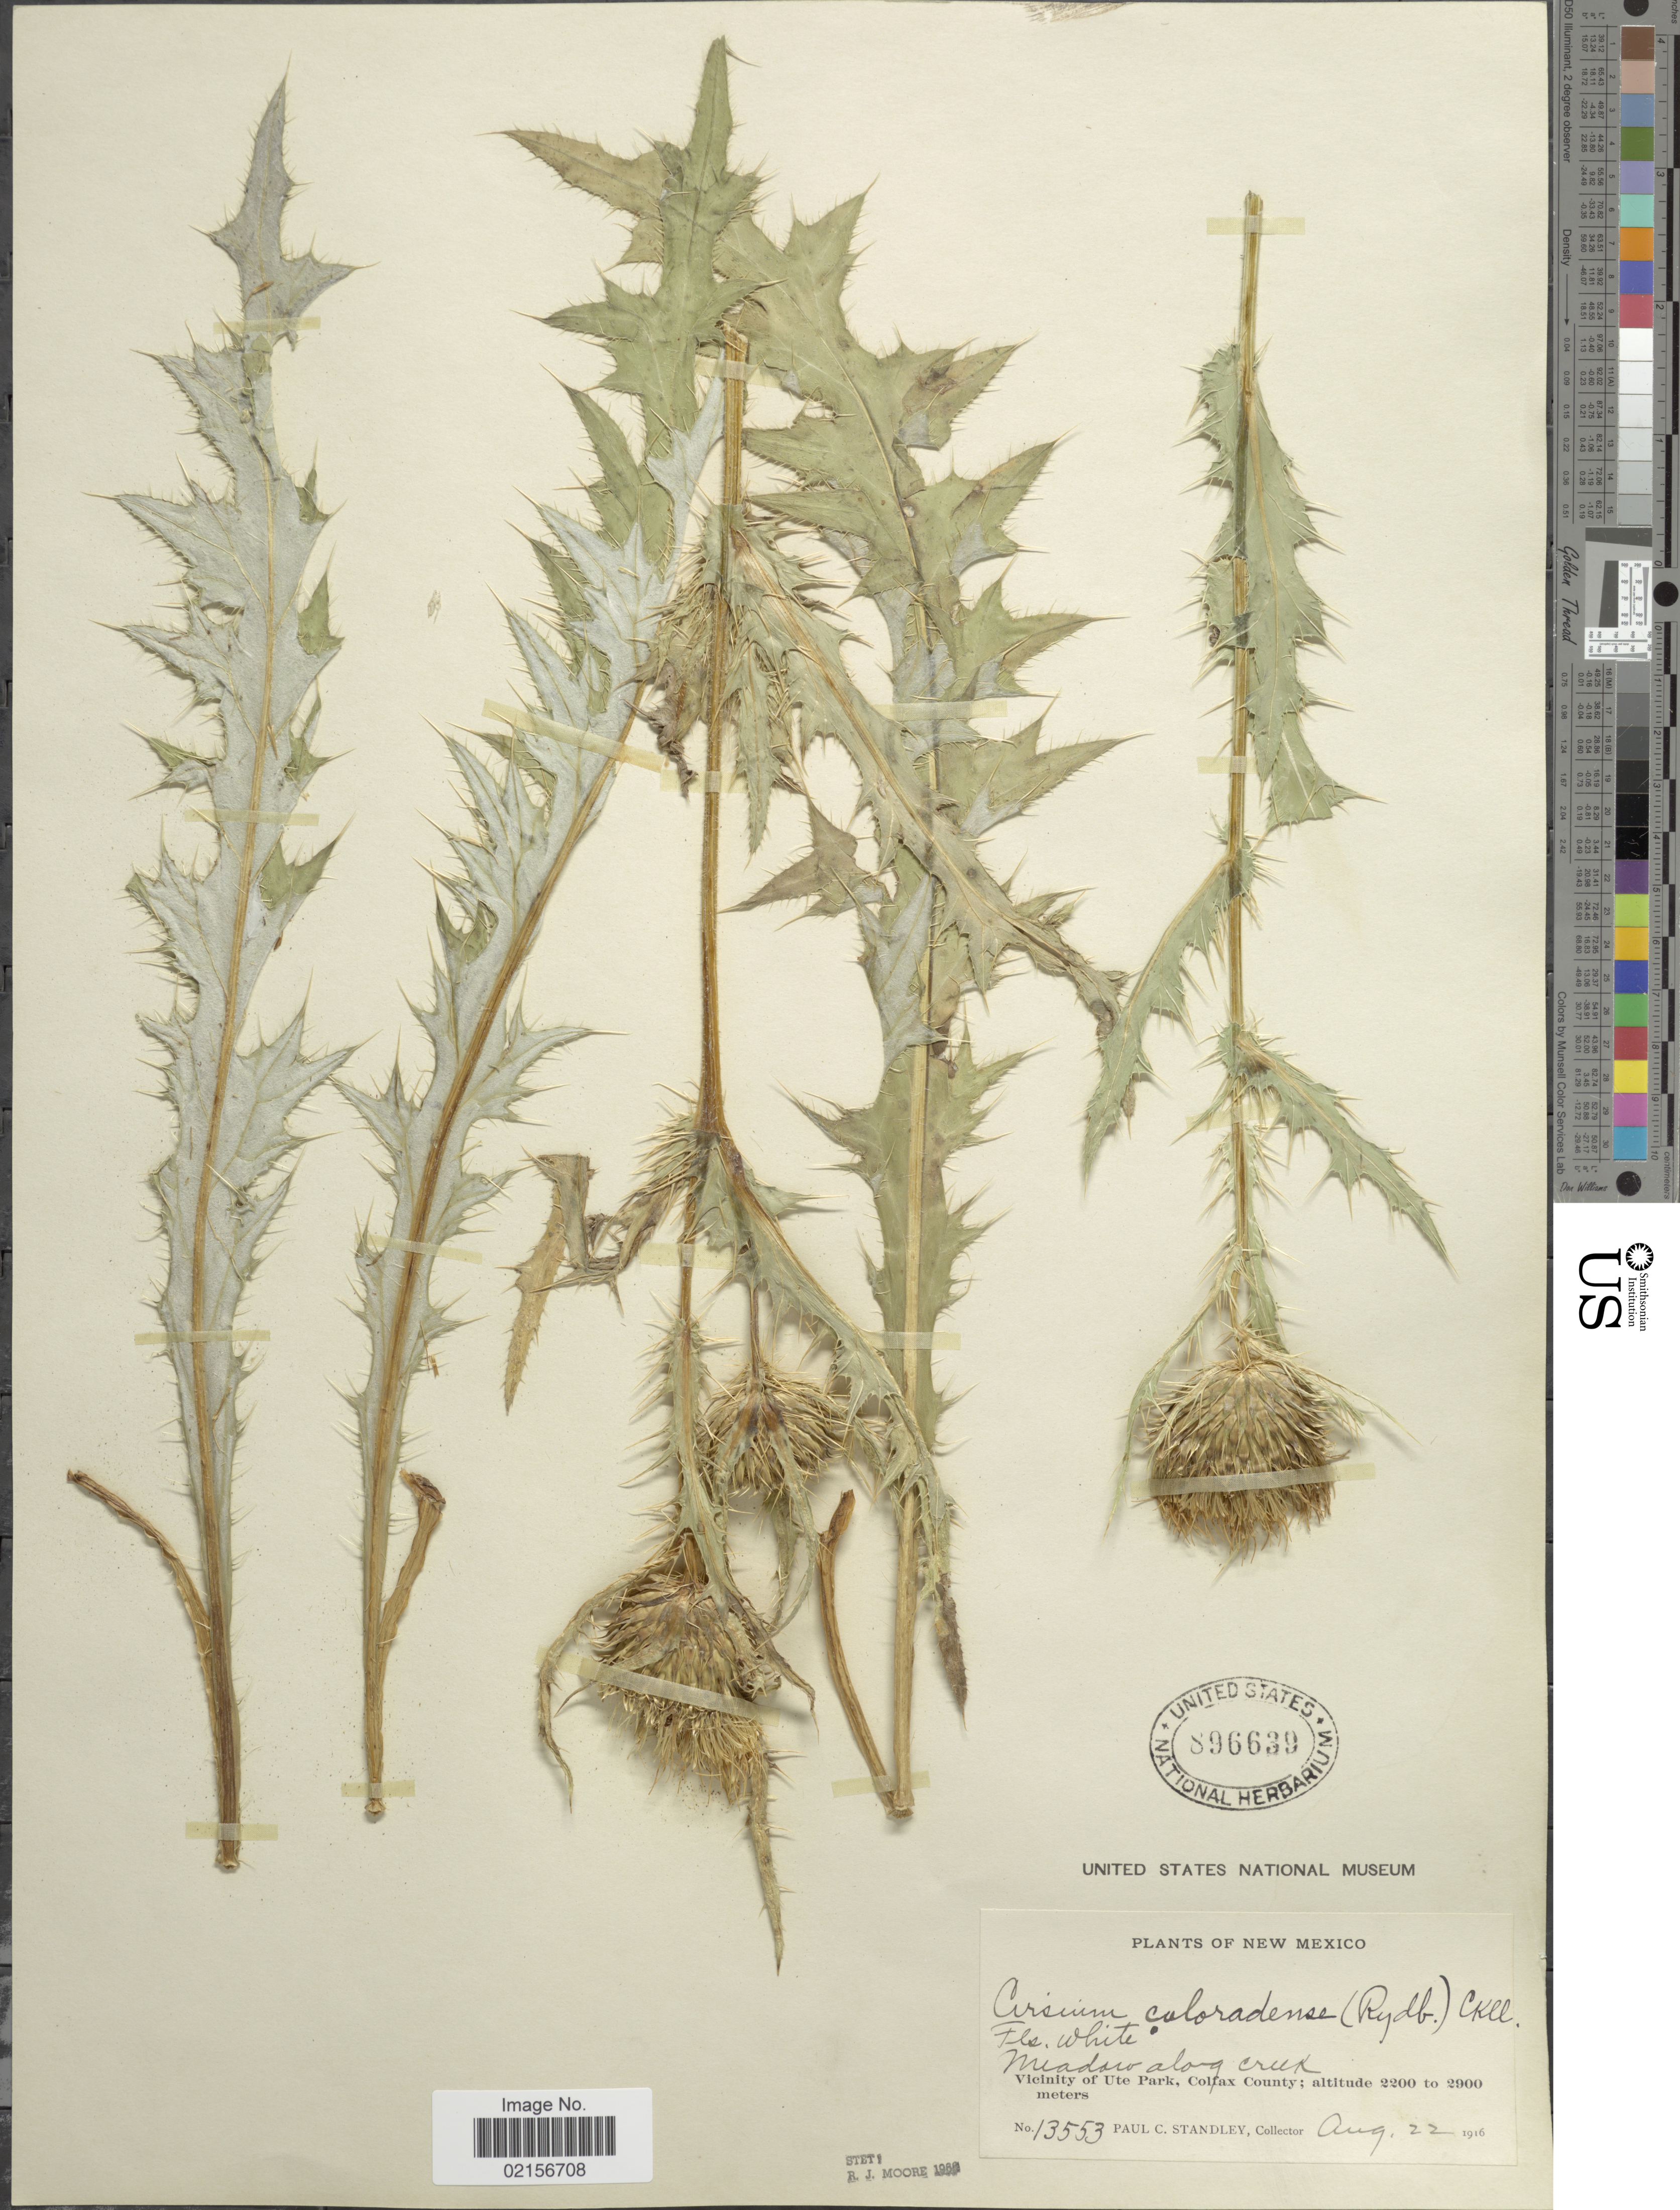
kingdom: Plantae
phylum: Tracheophyta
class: Magnoliopsida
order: Asterales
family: Asteraceae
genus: Cirsium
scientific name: Cirsium scariosum var. coloradense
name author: (Rydb.) D.J. Keil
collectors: P. C. Standley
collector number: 13553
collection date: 1916-08-22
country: United States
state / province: New Mexico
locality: Meadow along creek, Vicinity of Ute Park, Colfax County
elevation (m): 2200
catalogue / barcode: US 896639